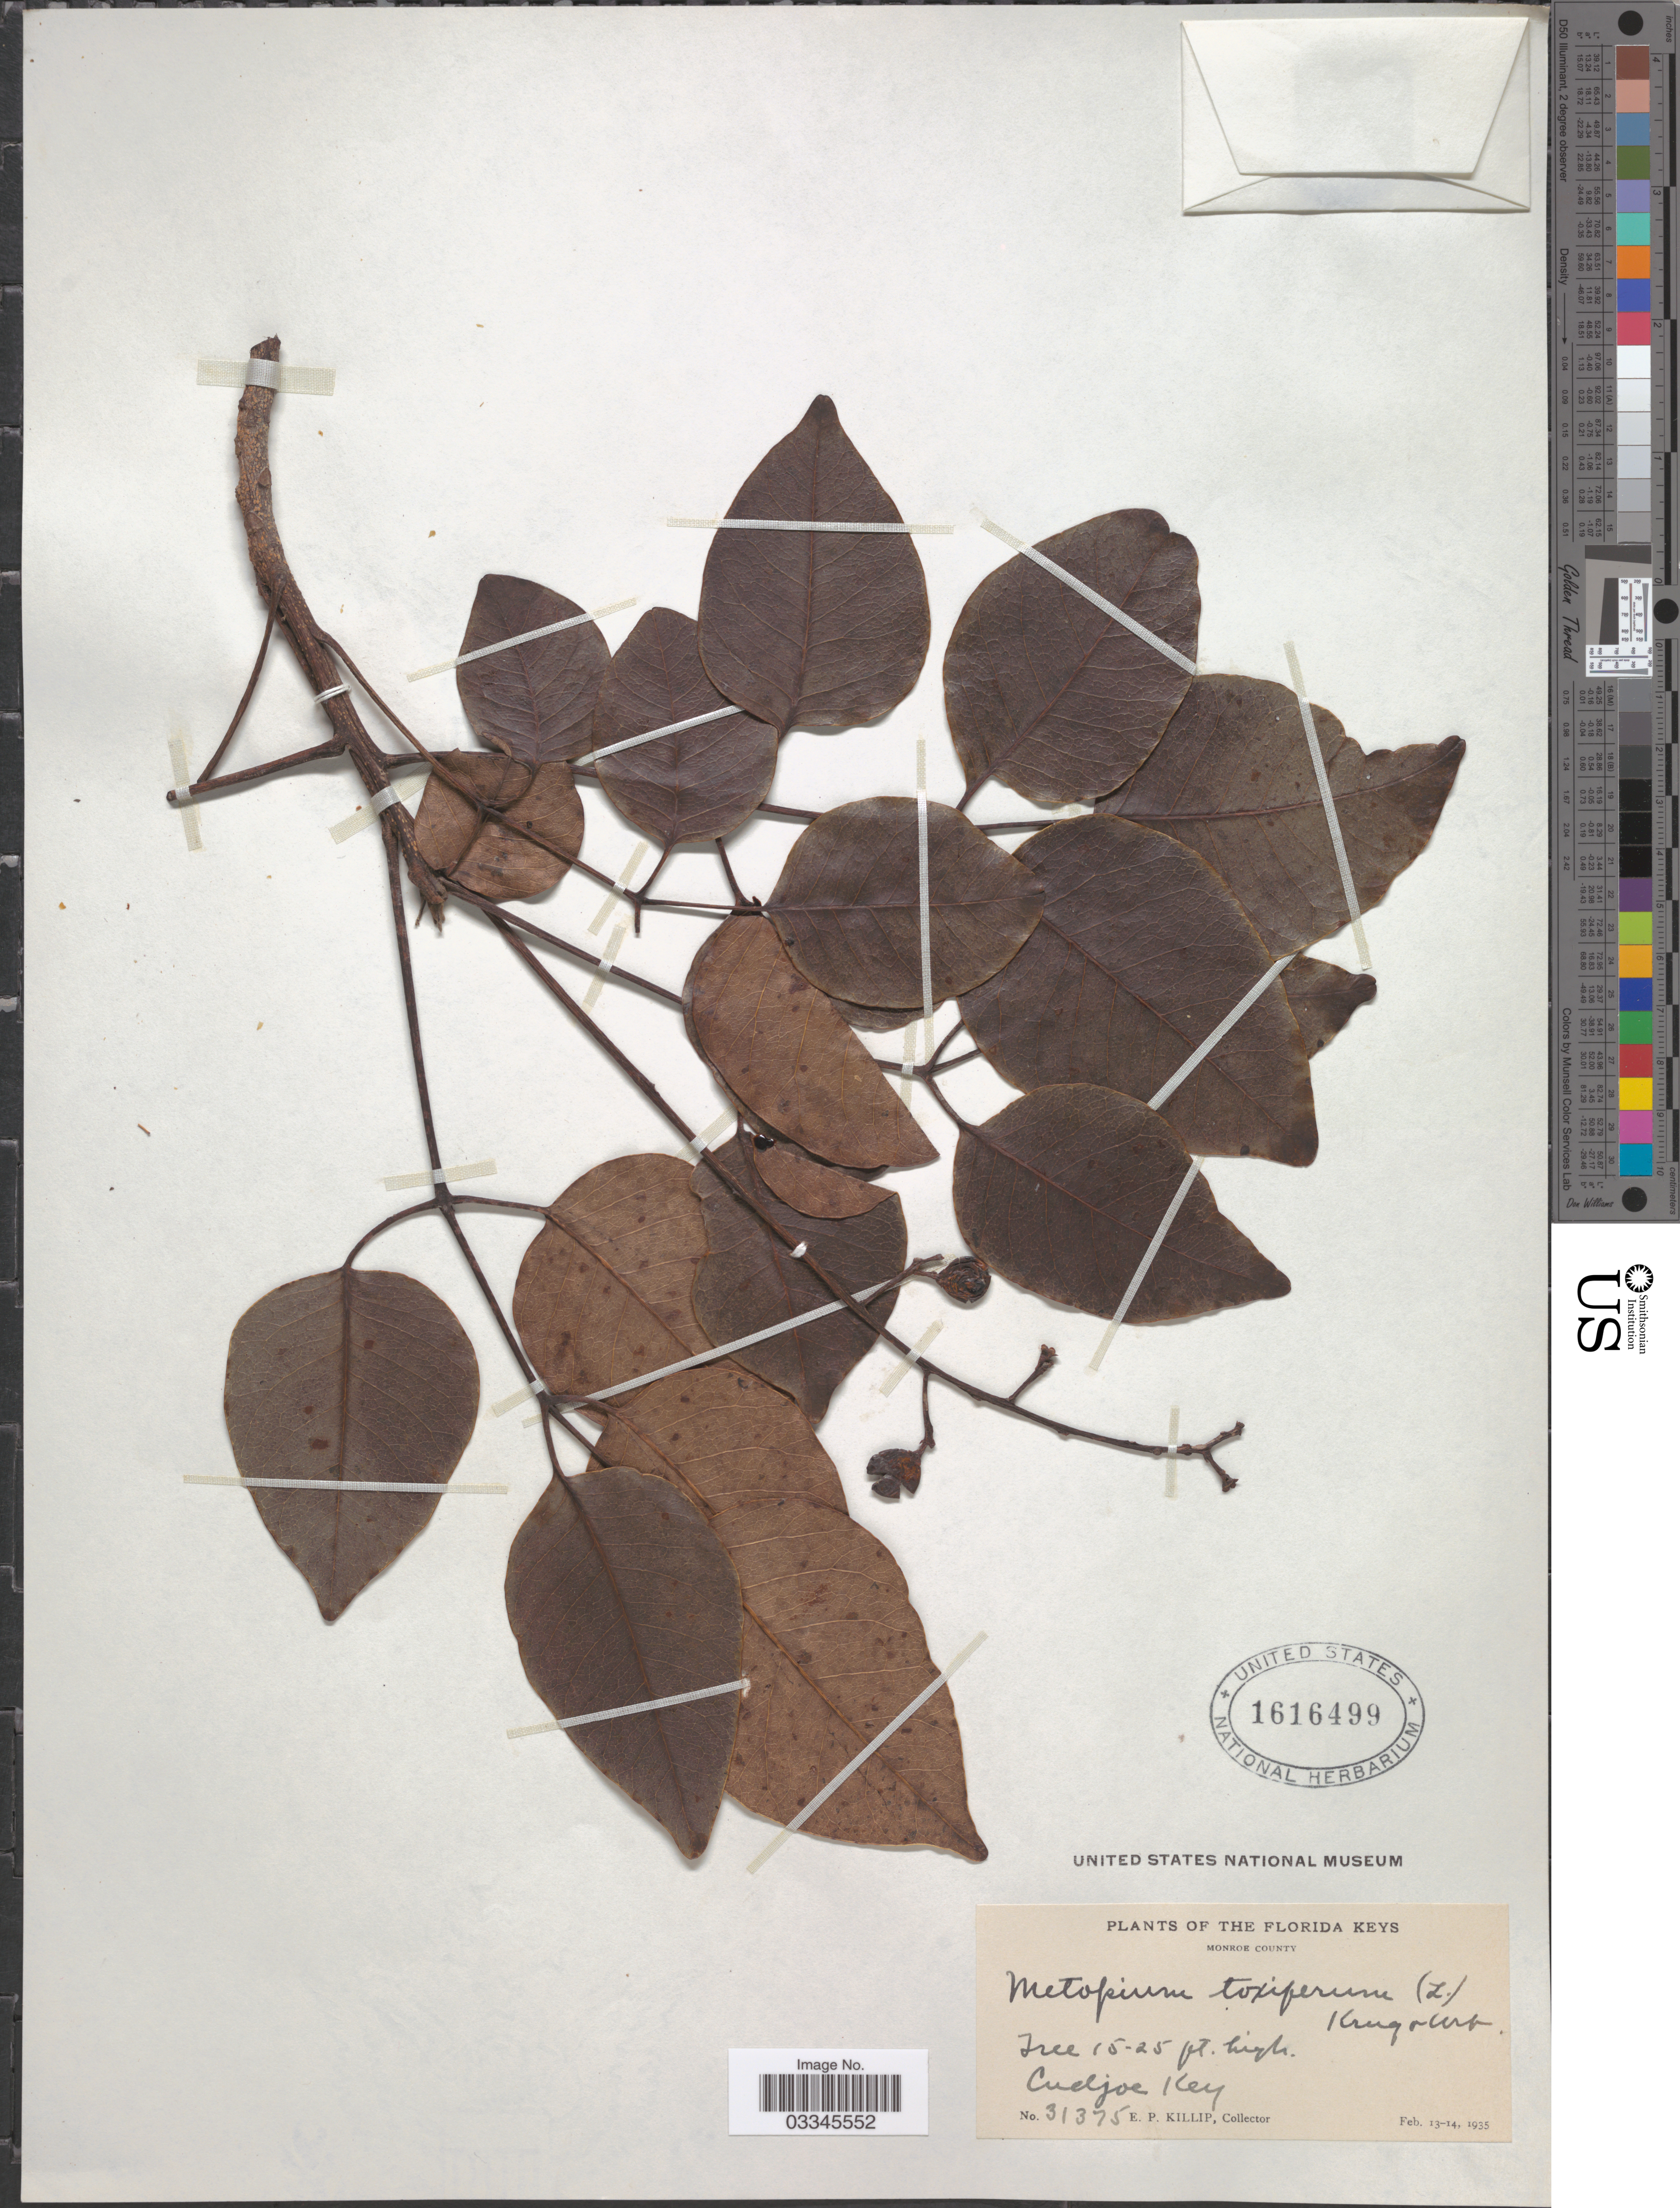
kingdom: Plantae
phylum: Tracheophyta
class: Magnoliopsida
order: Sapindales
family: Anacardiaceae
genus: Metopium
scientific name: Metopium toxiferum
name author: (L.) Krug & Urb.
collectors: E. P. Killip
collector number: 31375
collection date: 1935-02-13/1935-02-14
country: United States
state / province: Florida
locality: The Florida Keys. Monroe County. Cudjoe Key.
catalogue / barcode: US 1616499